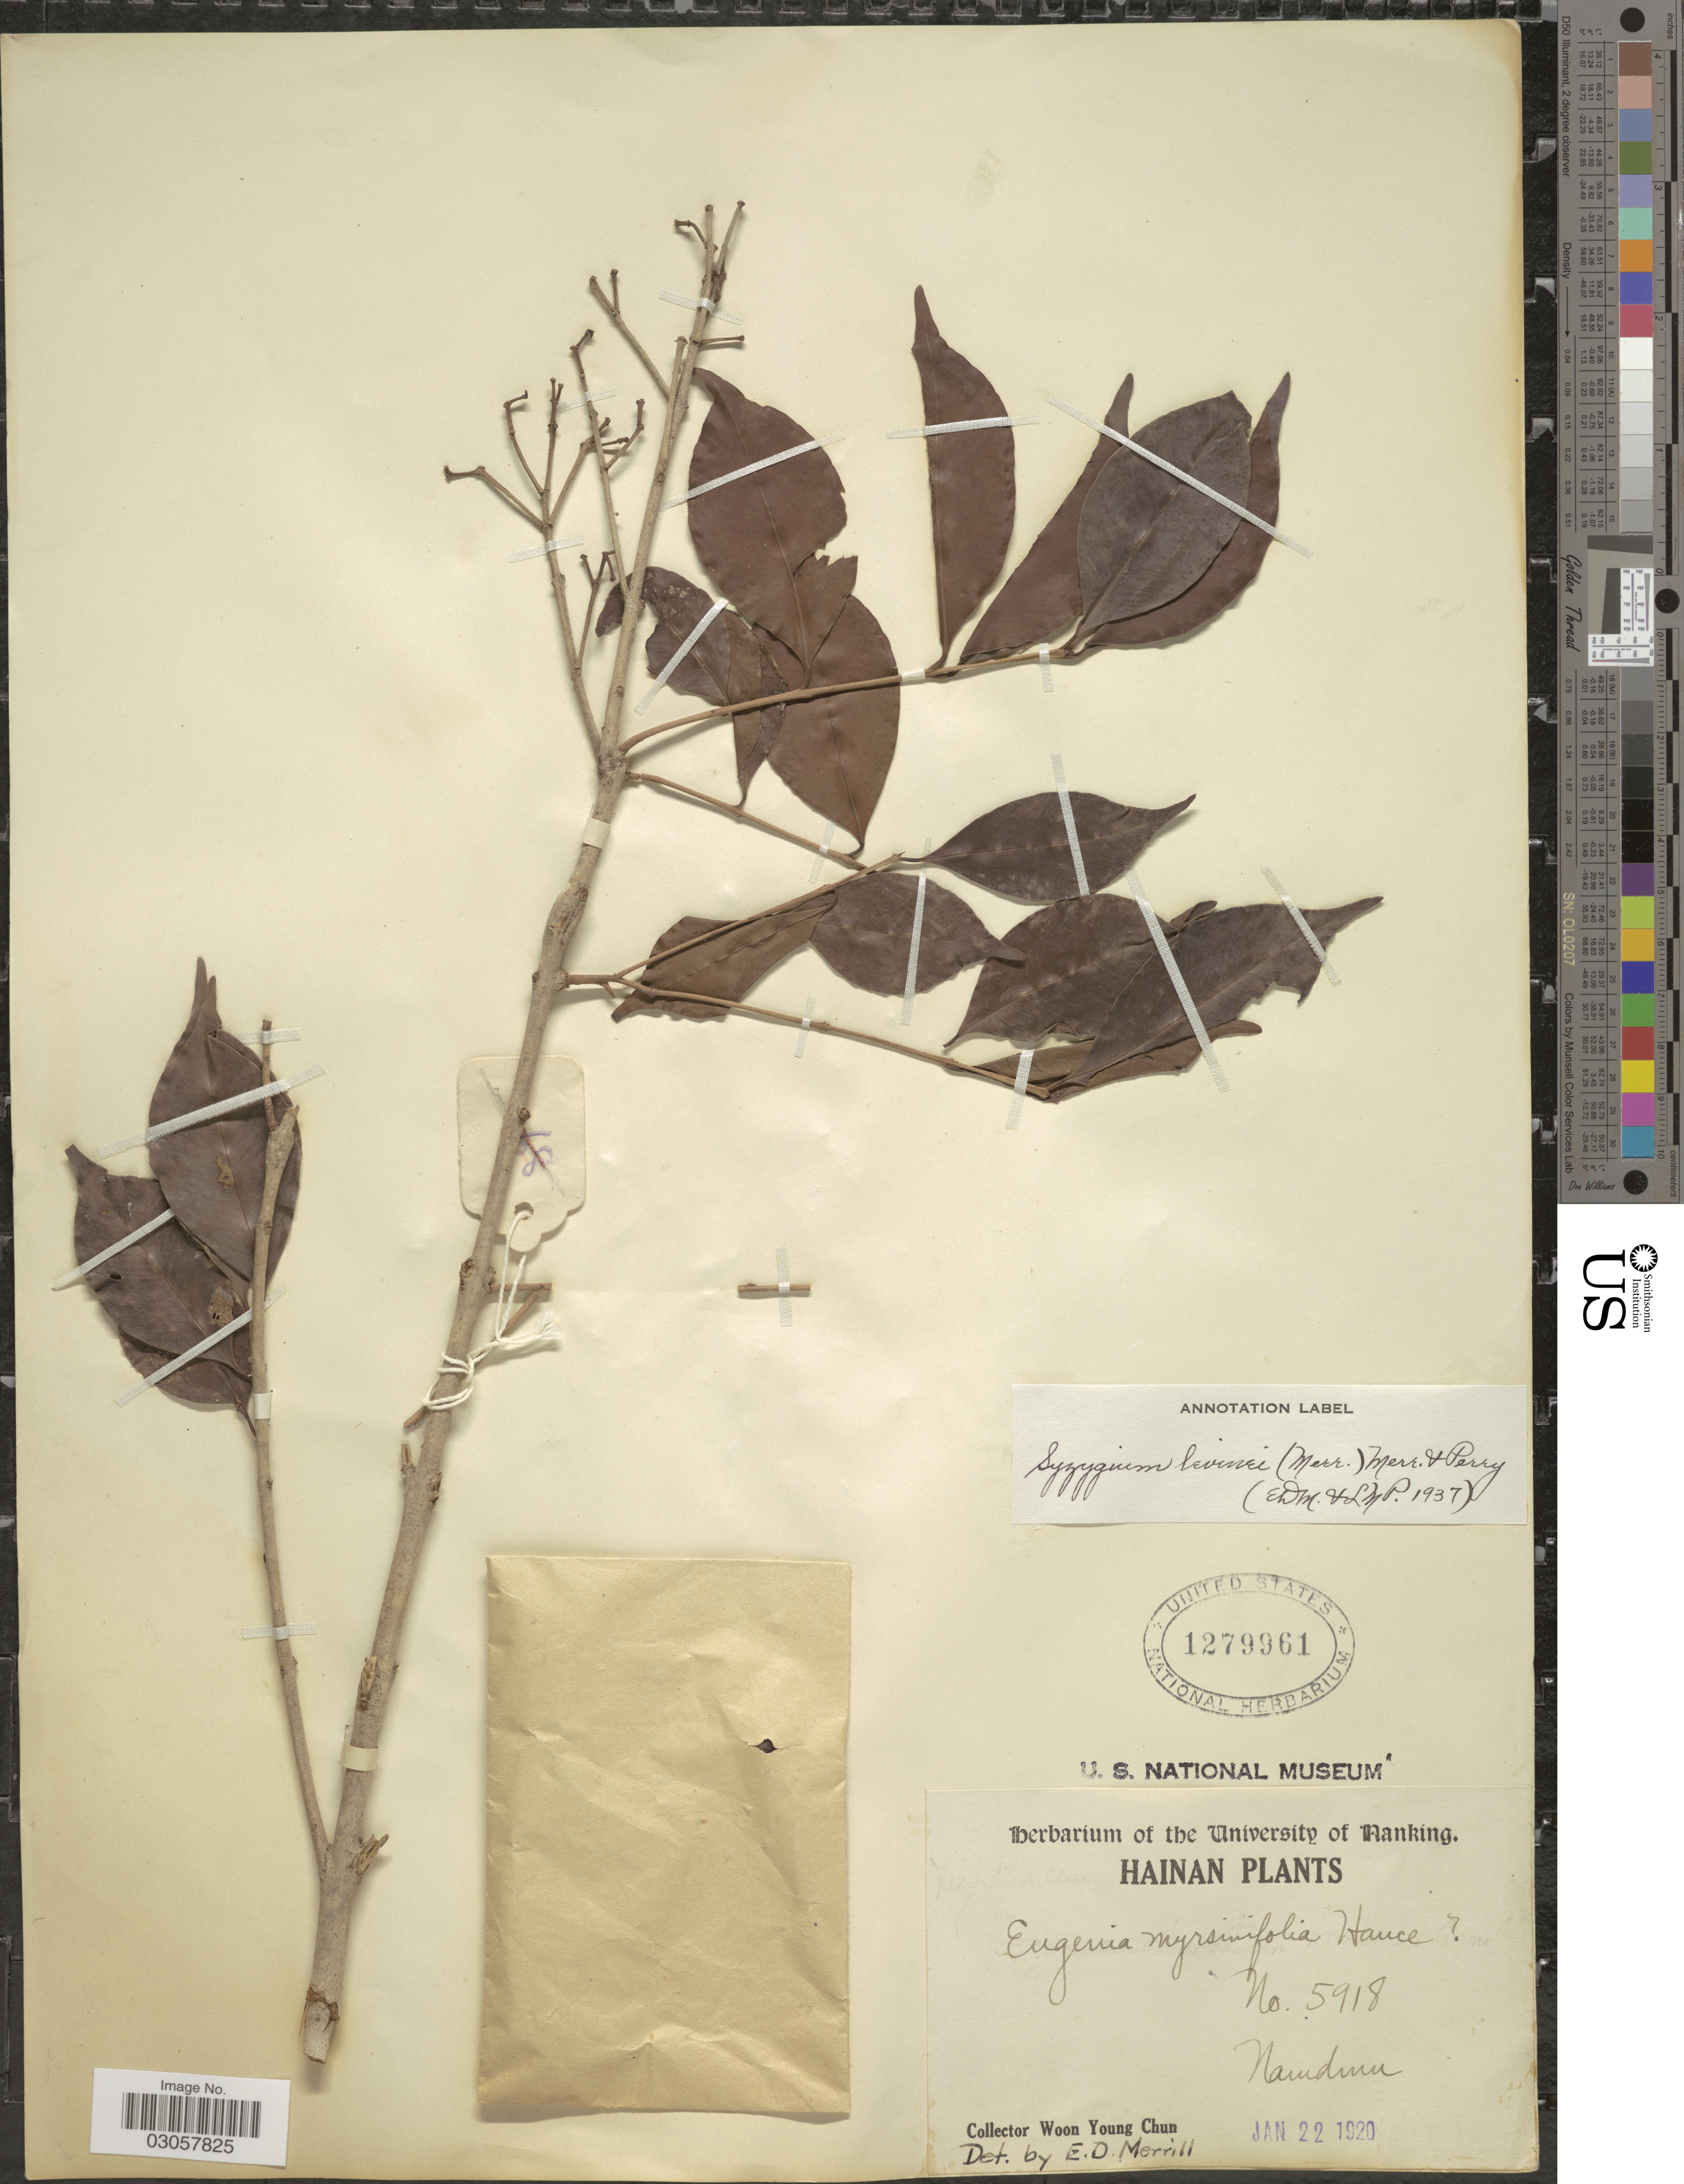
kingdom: Plantae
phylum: Tracheophyta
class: Magnoliopsida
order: Myrtales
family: Myrtaceae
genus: Syzygium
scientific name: Syzygium levinei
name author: (Merr.) Merr. & L.M. Perry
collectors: W. Y. Chun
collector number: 5918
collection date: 1920-01-22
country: China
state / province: Hainan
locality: Namdum [interpreted]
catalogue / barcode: US 1279961